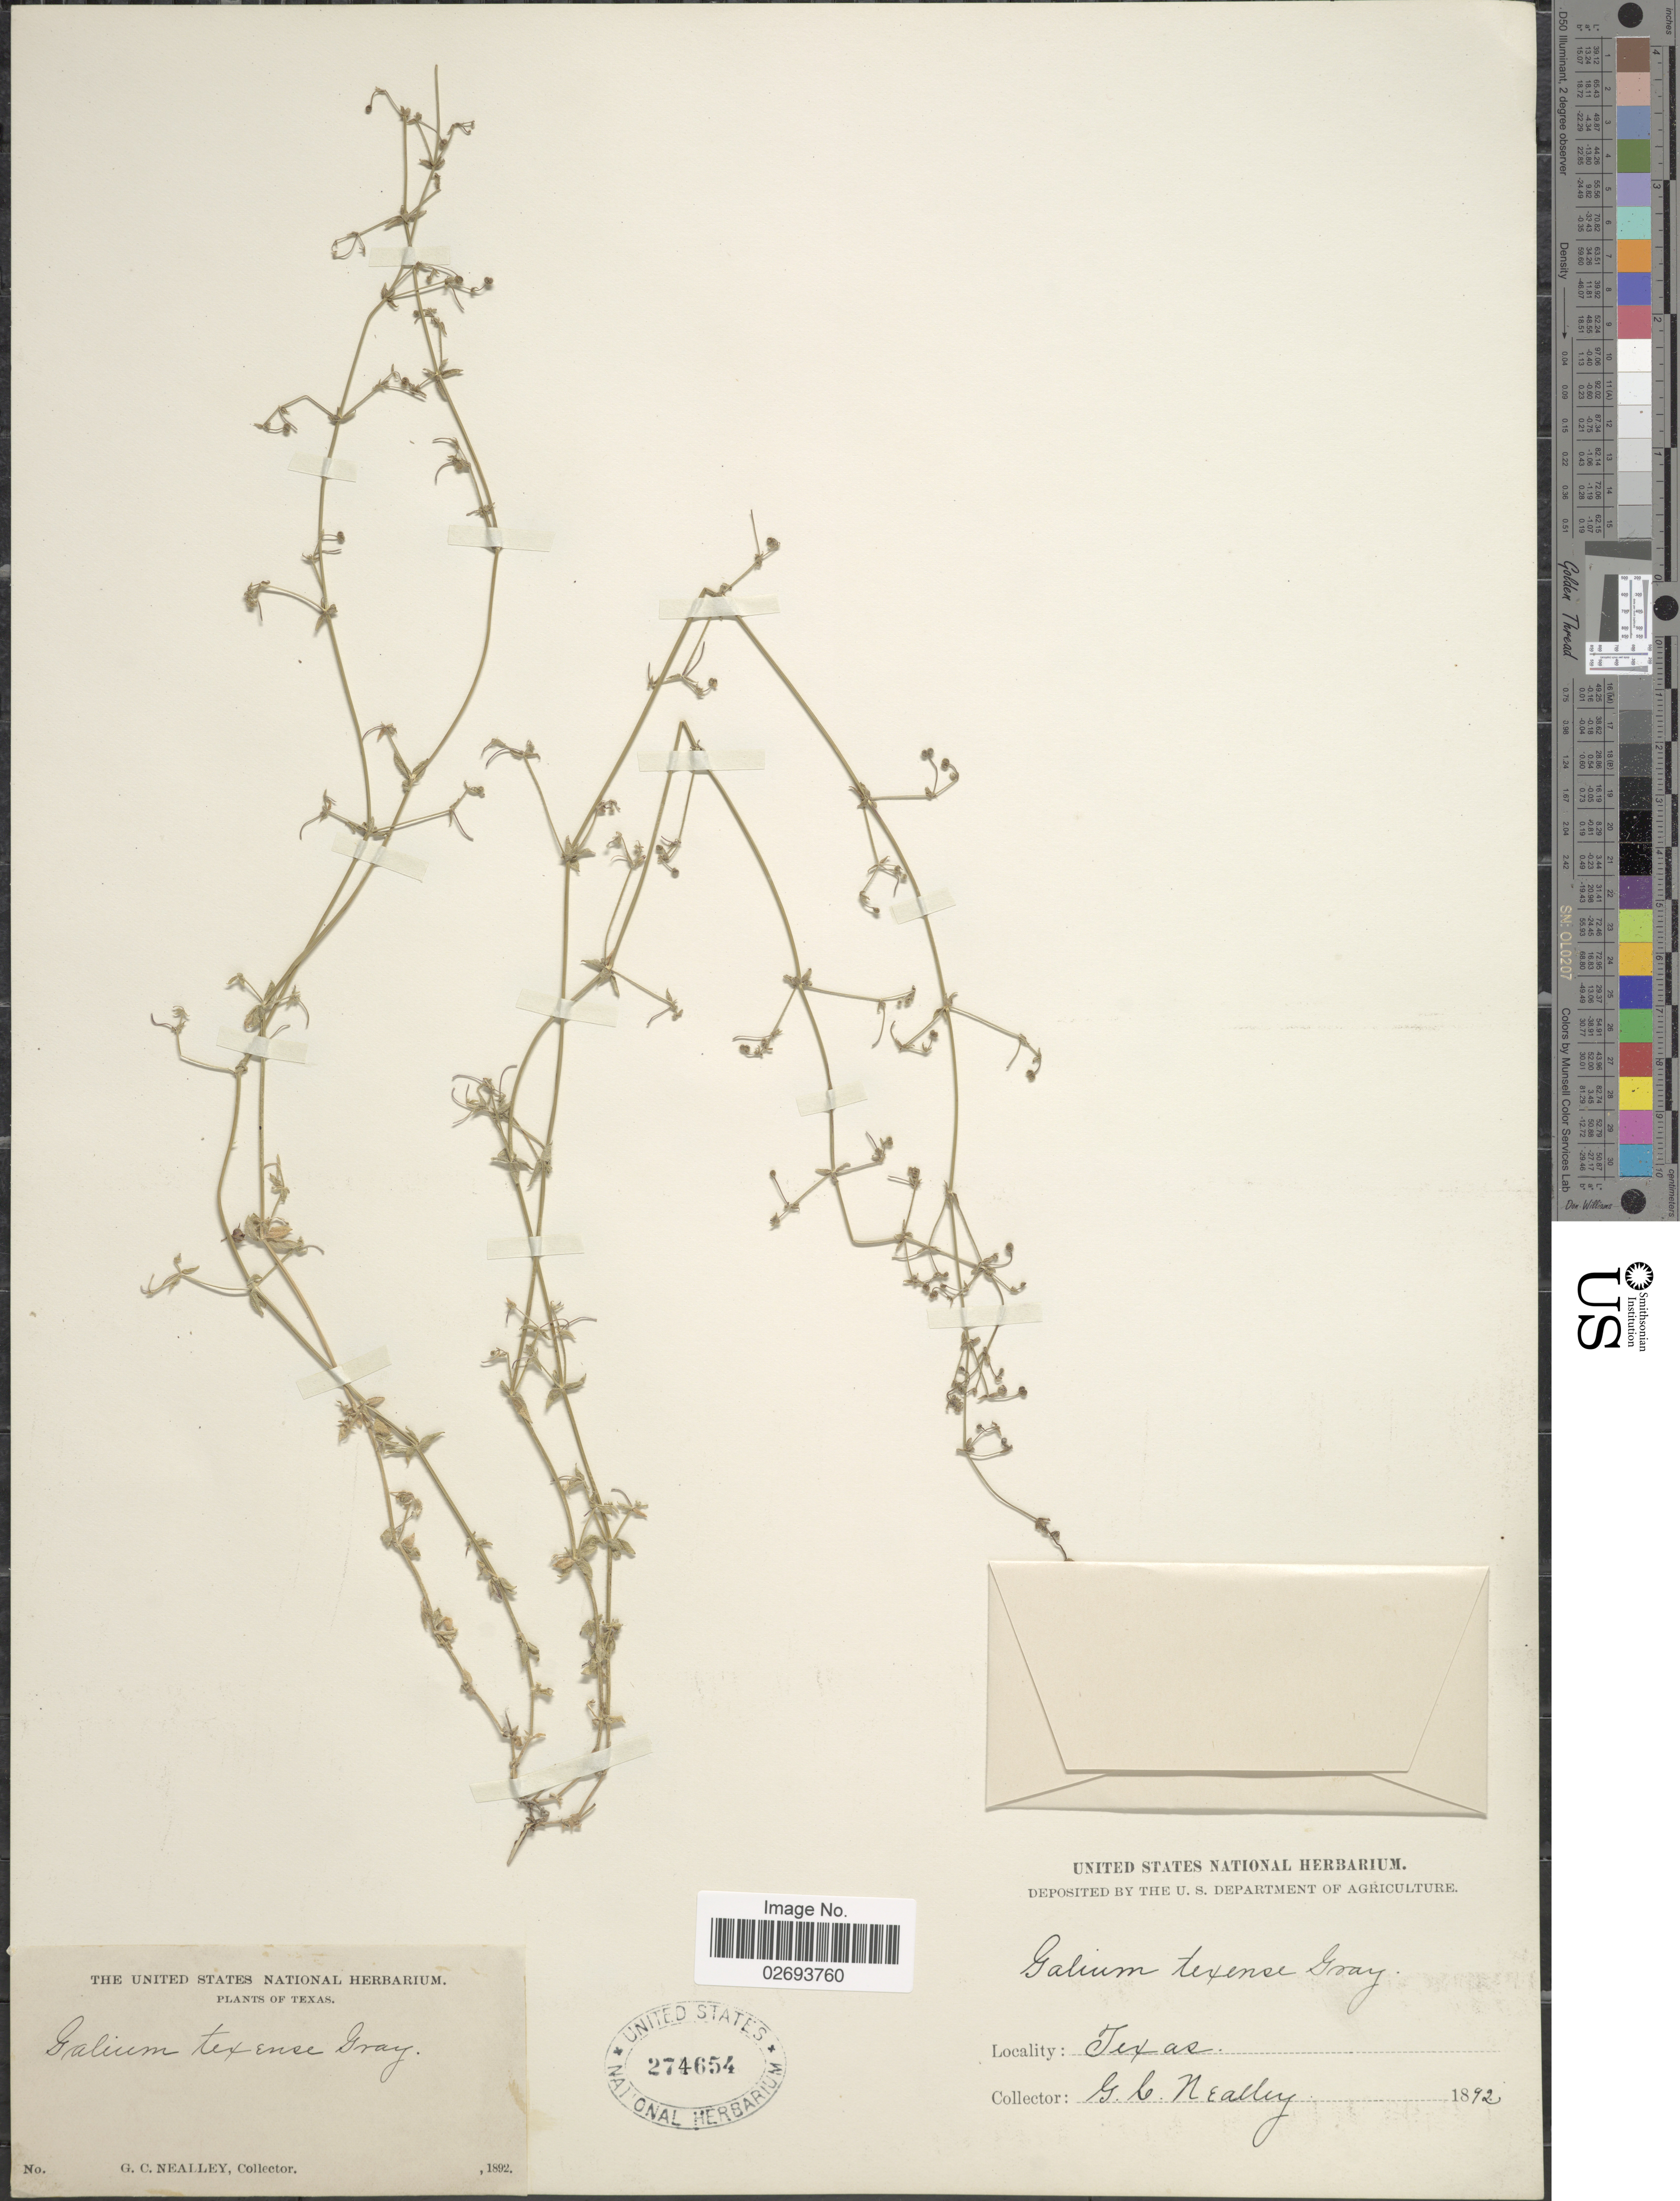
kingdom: Plantae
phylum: Tracheophyta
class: Magnoliopsida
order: Gentianales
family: Rubiaceae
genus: Galium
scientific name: Galium texense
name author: A. Gray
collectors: G. C. Nealley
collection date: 1892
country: United States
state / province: Texas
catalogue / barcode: US 274654